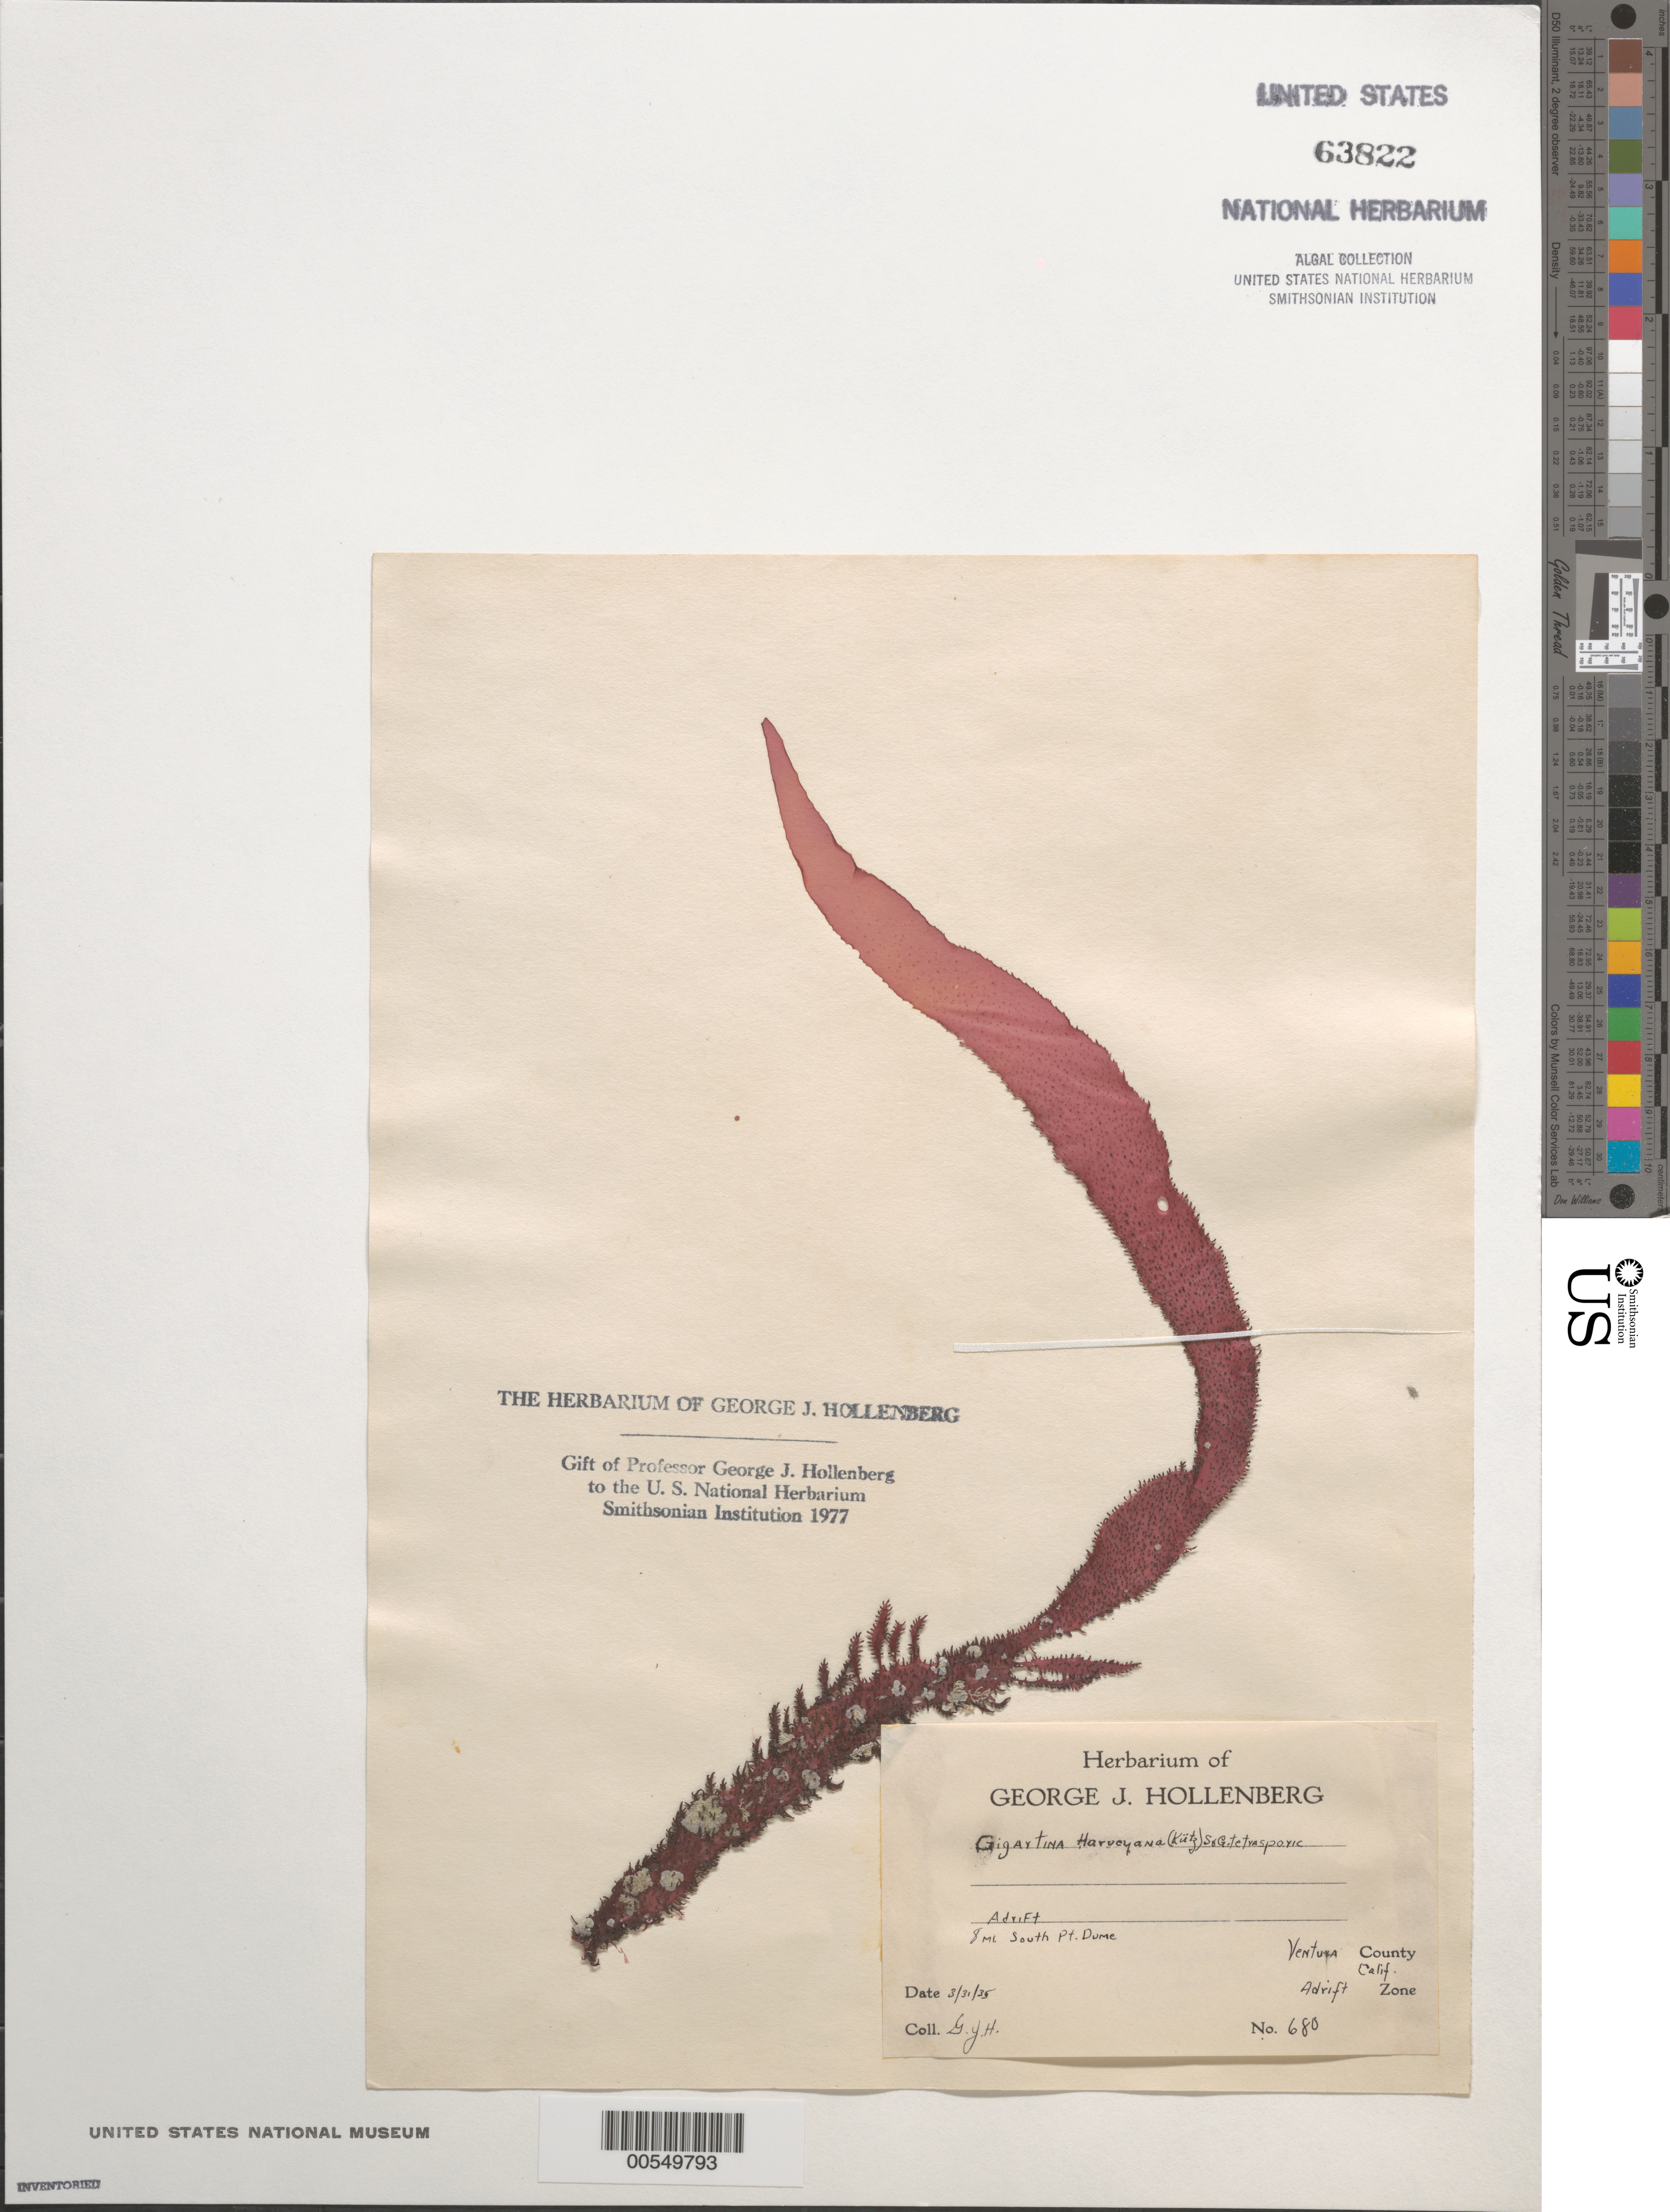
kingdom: Plantae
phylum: Rhodophyta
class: Florideophyceae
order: Gigartinales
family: Gigartinaceae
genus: Chondracanthus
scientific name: Chondracanthus harveyanus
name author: (Kütz.) Guiry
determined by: Algae name updating Project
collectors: G. Hollenberg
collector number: GJH 680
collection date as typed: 31 Mar 1935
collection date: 1935-03-31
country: United States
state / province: California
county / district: Ventura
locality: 8 miles south of Point Dume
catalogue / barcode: US 63822